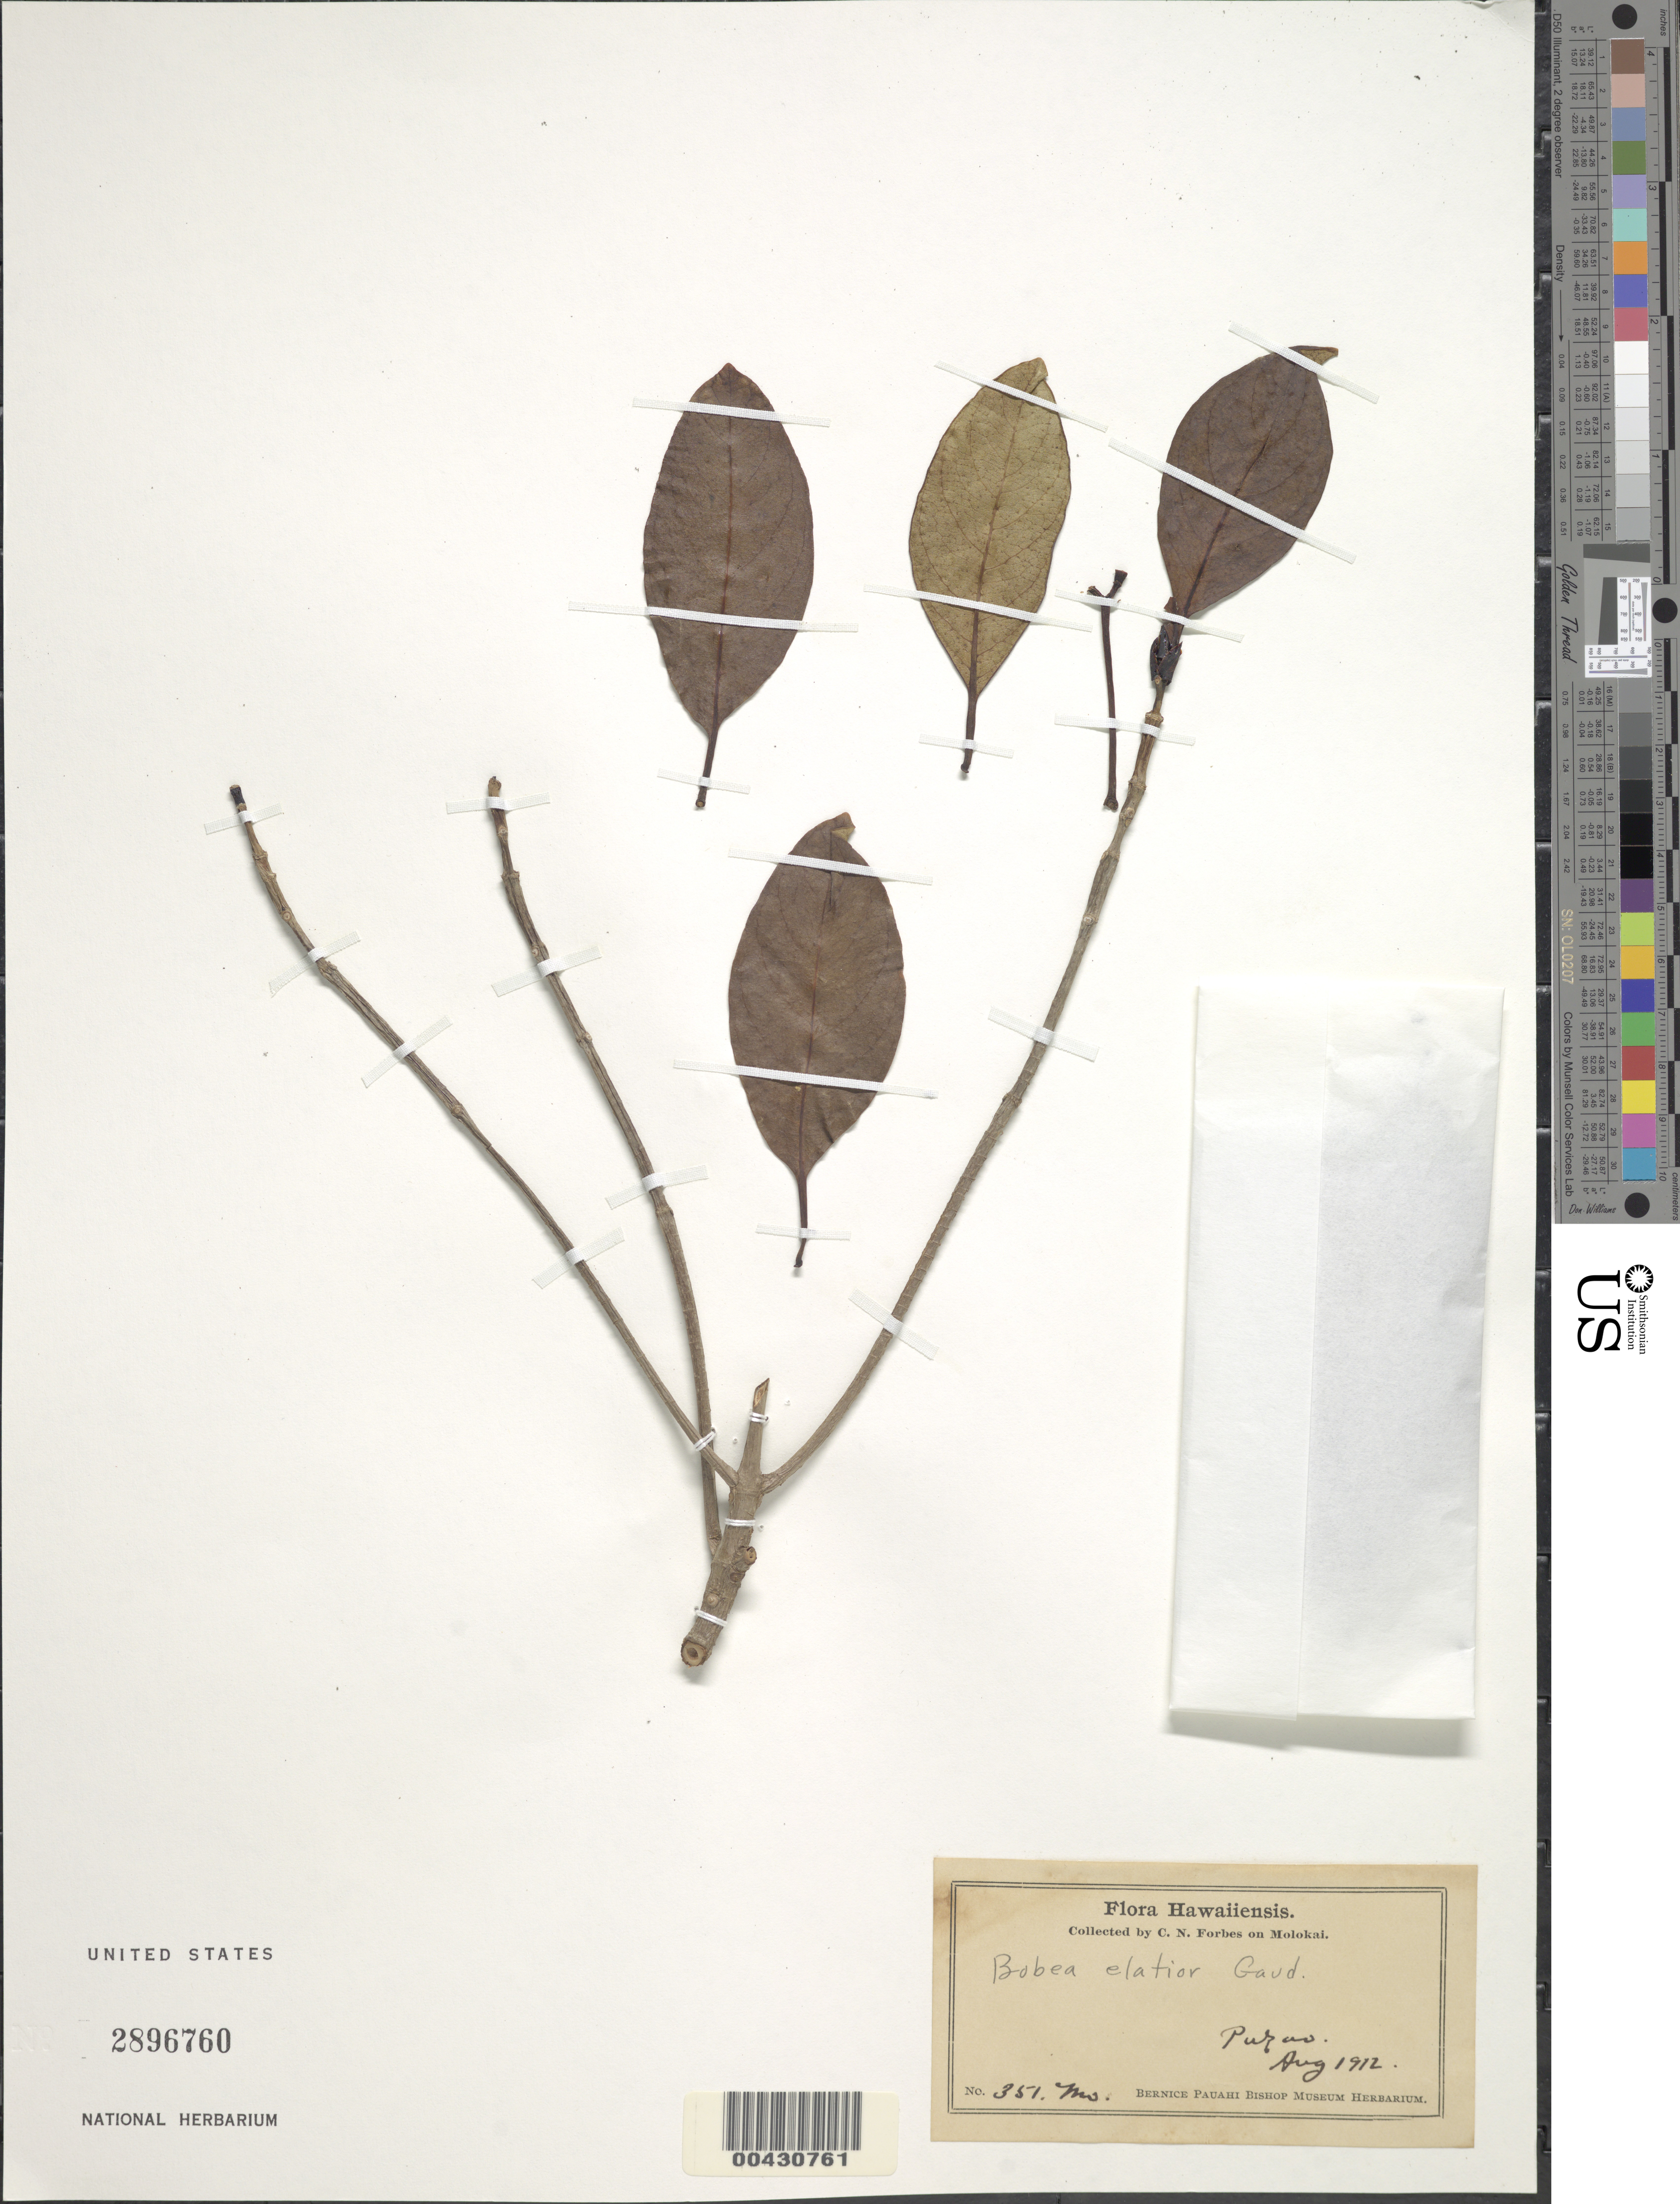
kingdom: Plantae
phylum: Tracheophyta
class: Magnoliopsida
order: Gentianales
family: Rubiaceae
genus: Bobea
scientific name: Bobea elatior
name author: Gaudich.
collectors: C. N. Forbes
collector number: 351.MO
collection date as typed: Aug 1912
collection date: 1912-08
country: United States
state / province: Hawaii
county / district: Maui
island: Moloka'i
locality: Pukoo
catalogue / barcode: US 2896760